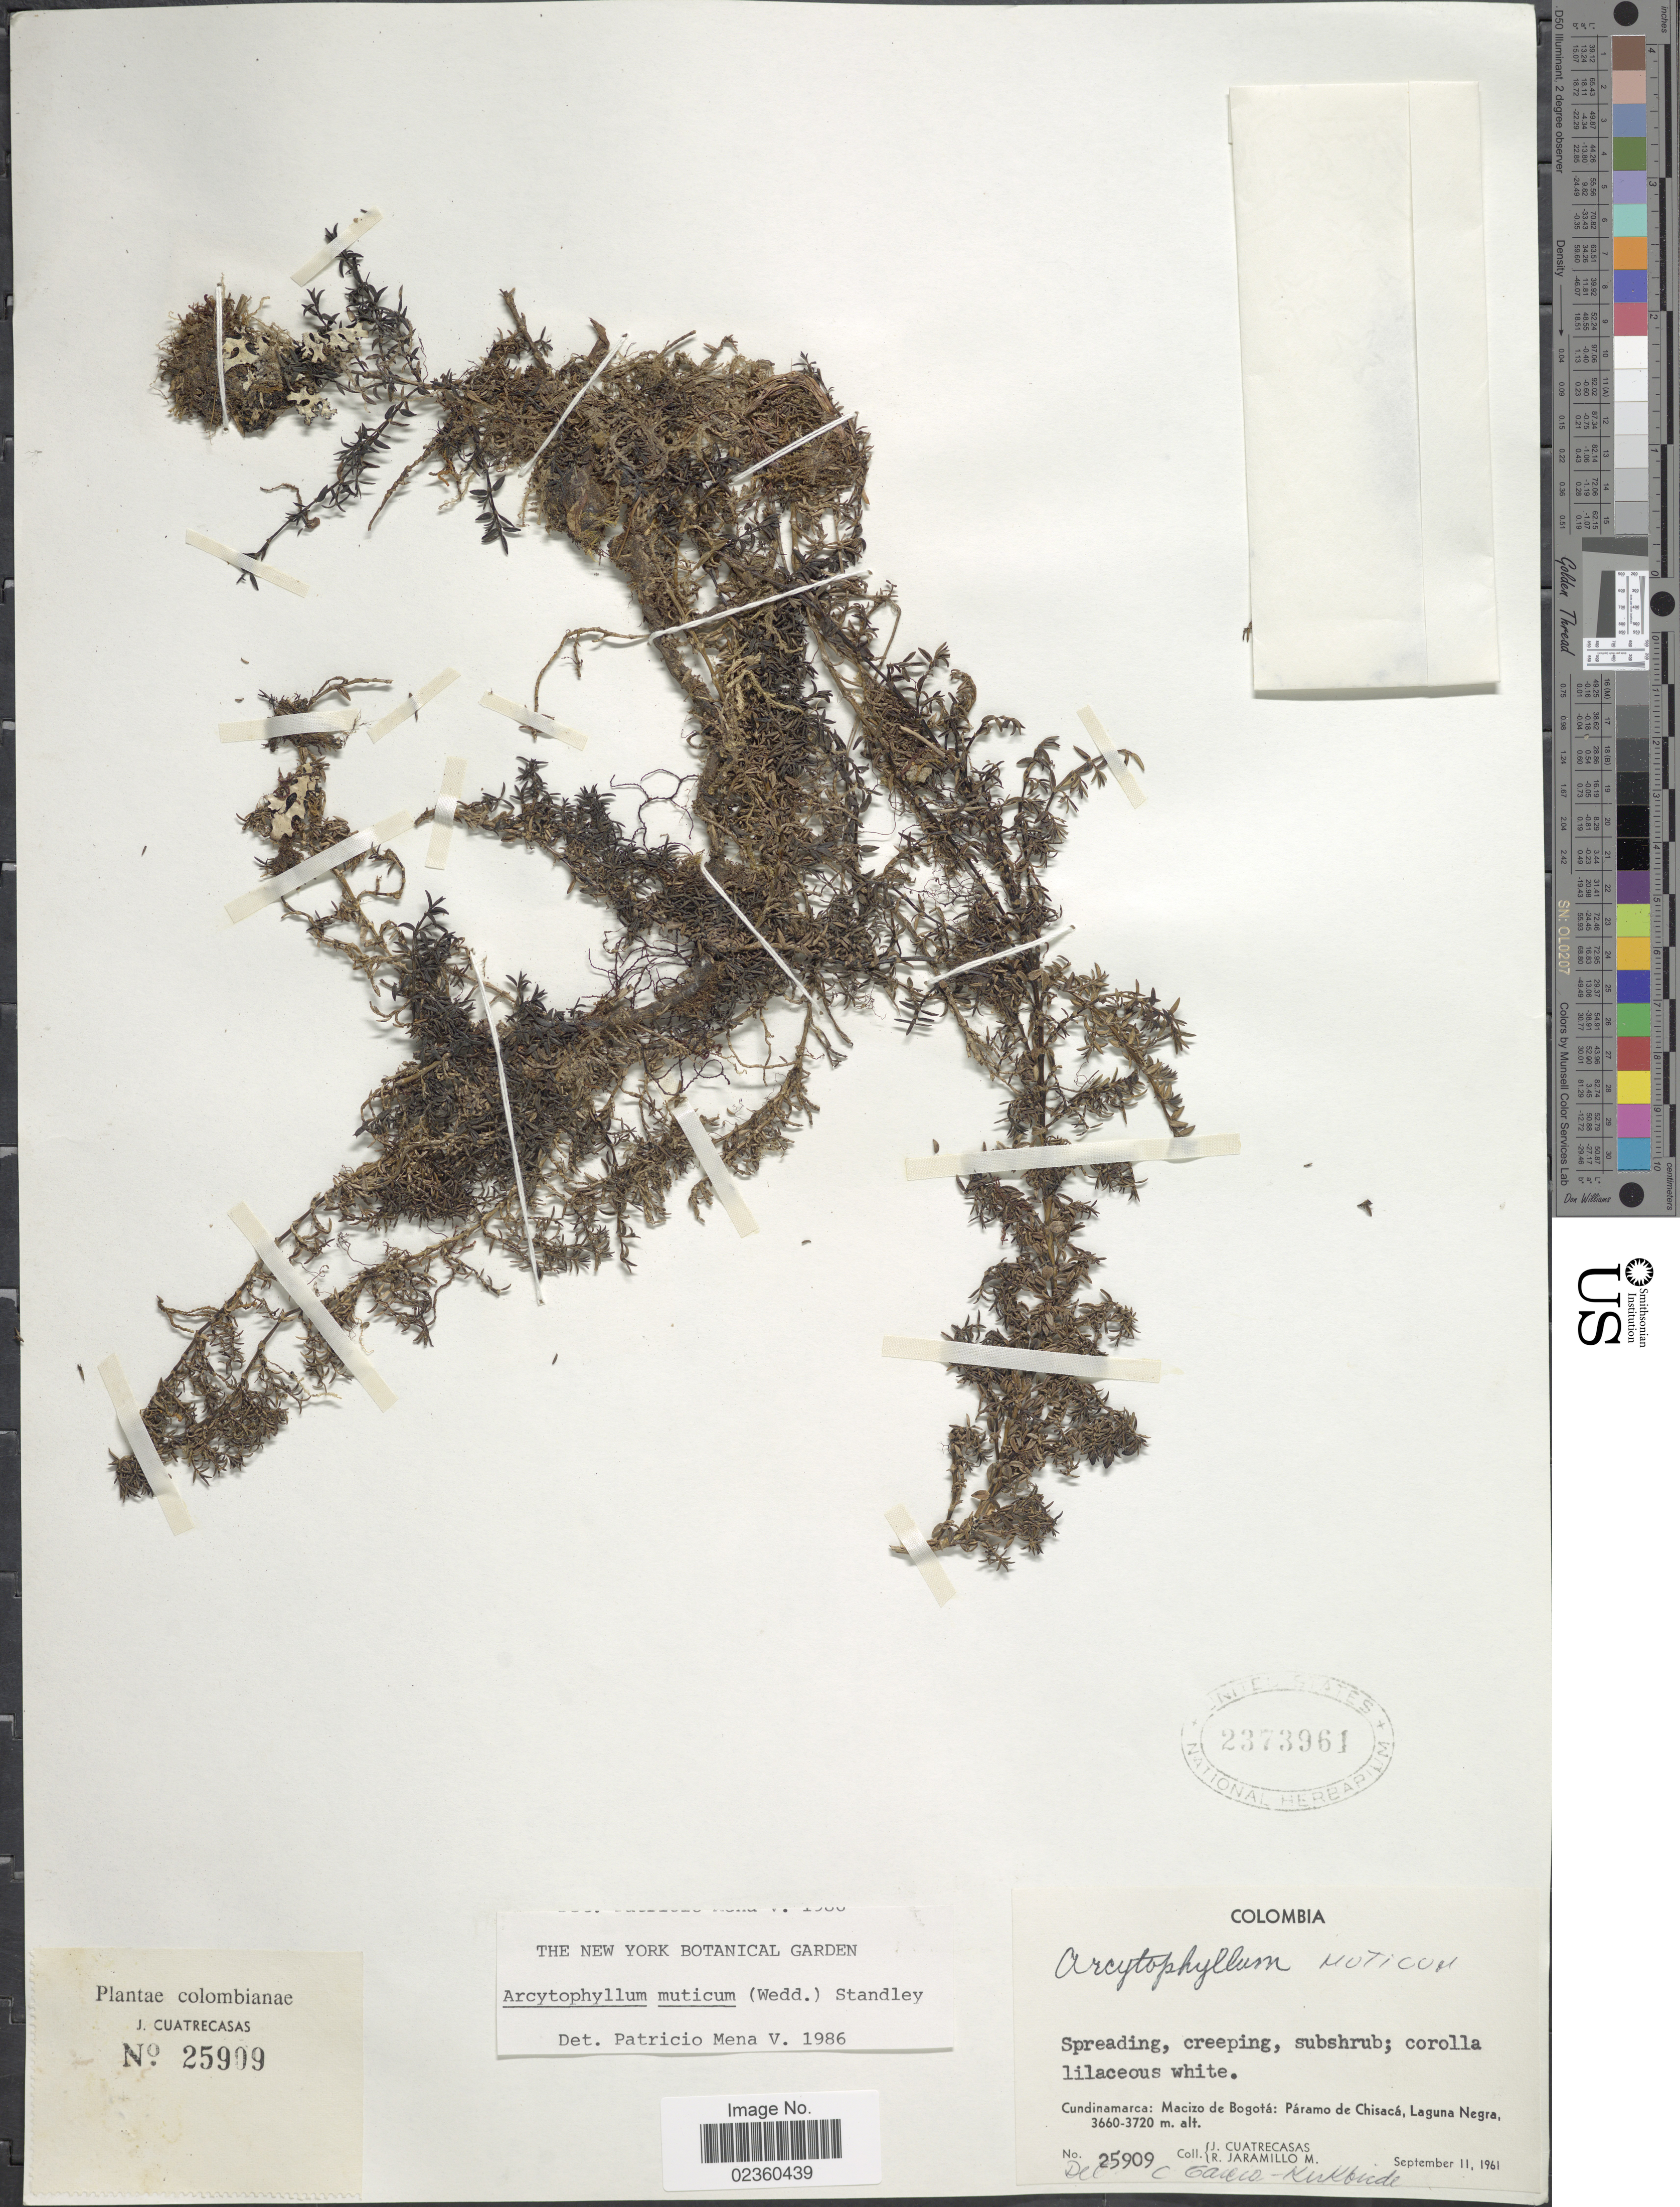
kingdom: Plantae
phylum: Tracheophyta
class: Magnoliopsida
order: Gentianales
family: Rubiaceae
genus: Arcytophyllum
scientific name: Arcytophyllum muticum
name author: (Wedd.) Standl.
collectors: J. Cuatrecasas & R. Jaramillo M.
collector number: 25909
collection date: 1961-09-11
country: Colombia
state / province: Cundinamarca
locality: Macizo de Bogotá: Páramo de Chisacá, Laguna Negra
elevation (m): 3660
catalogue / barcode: US 2373961